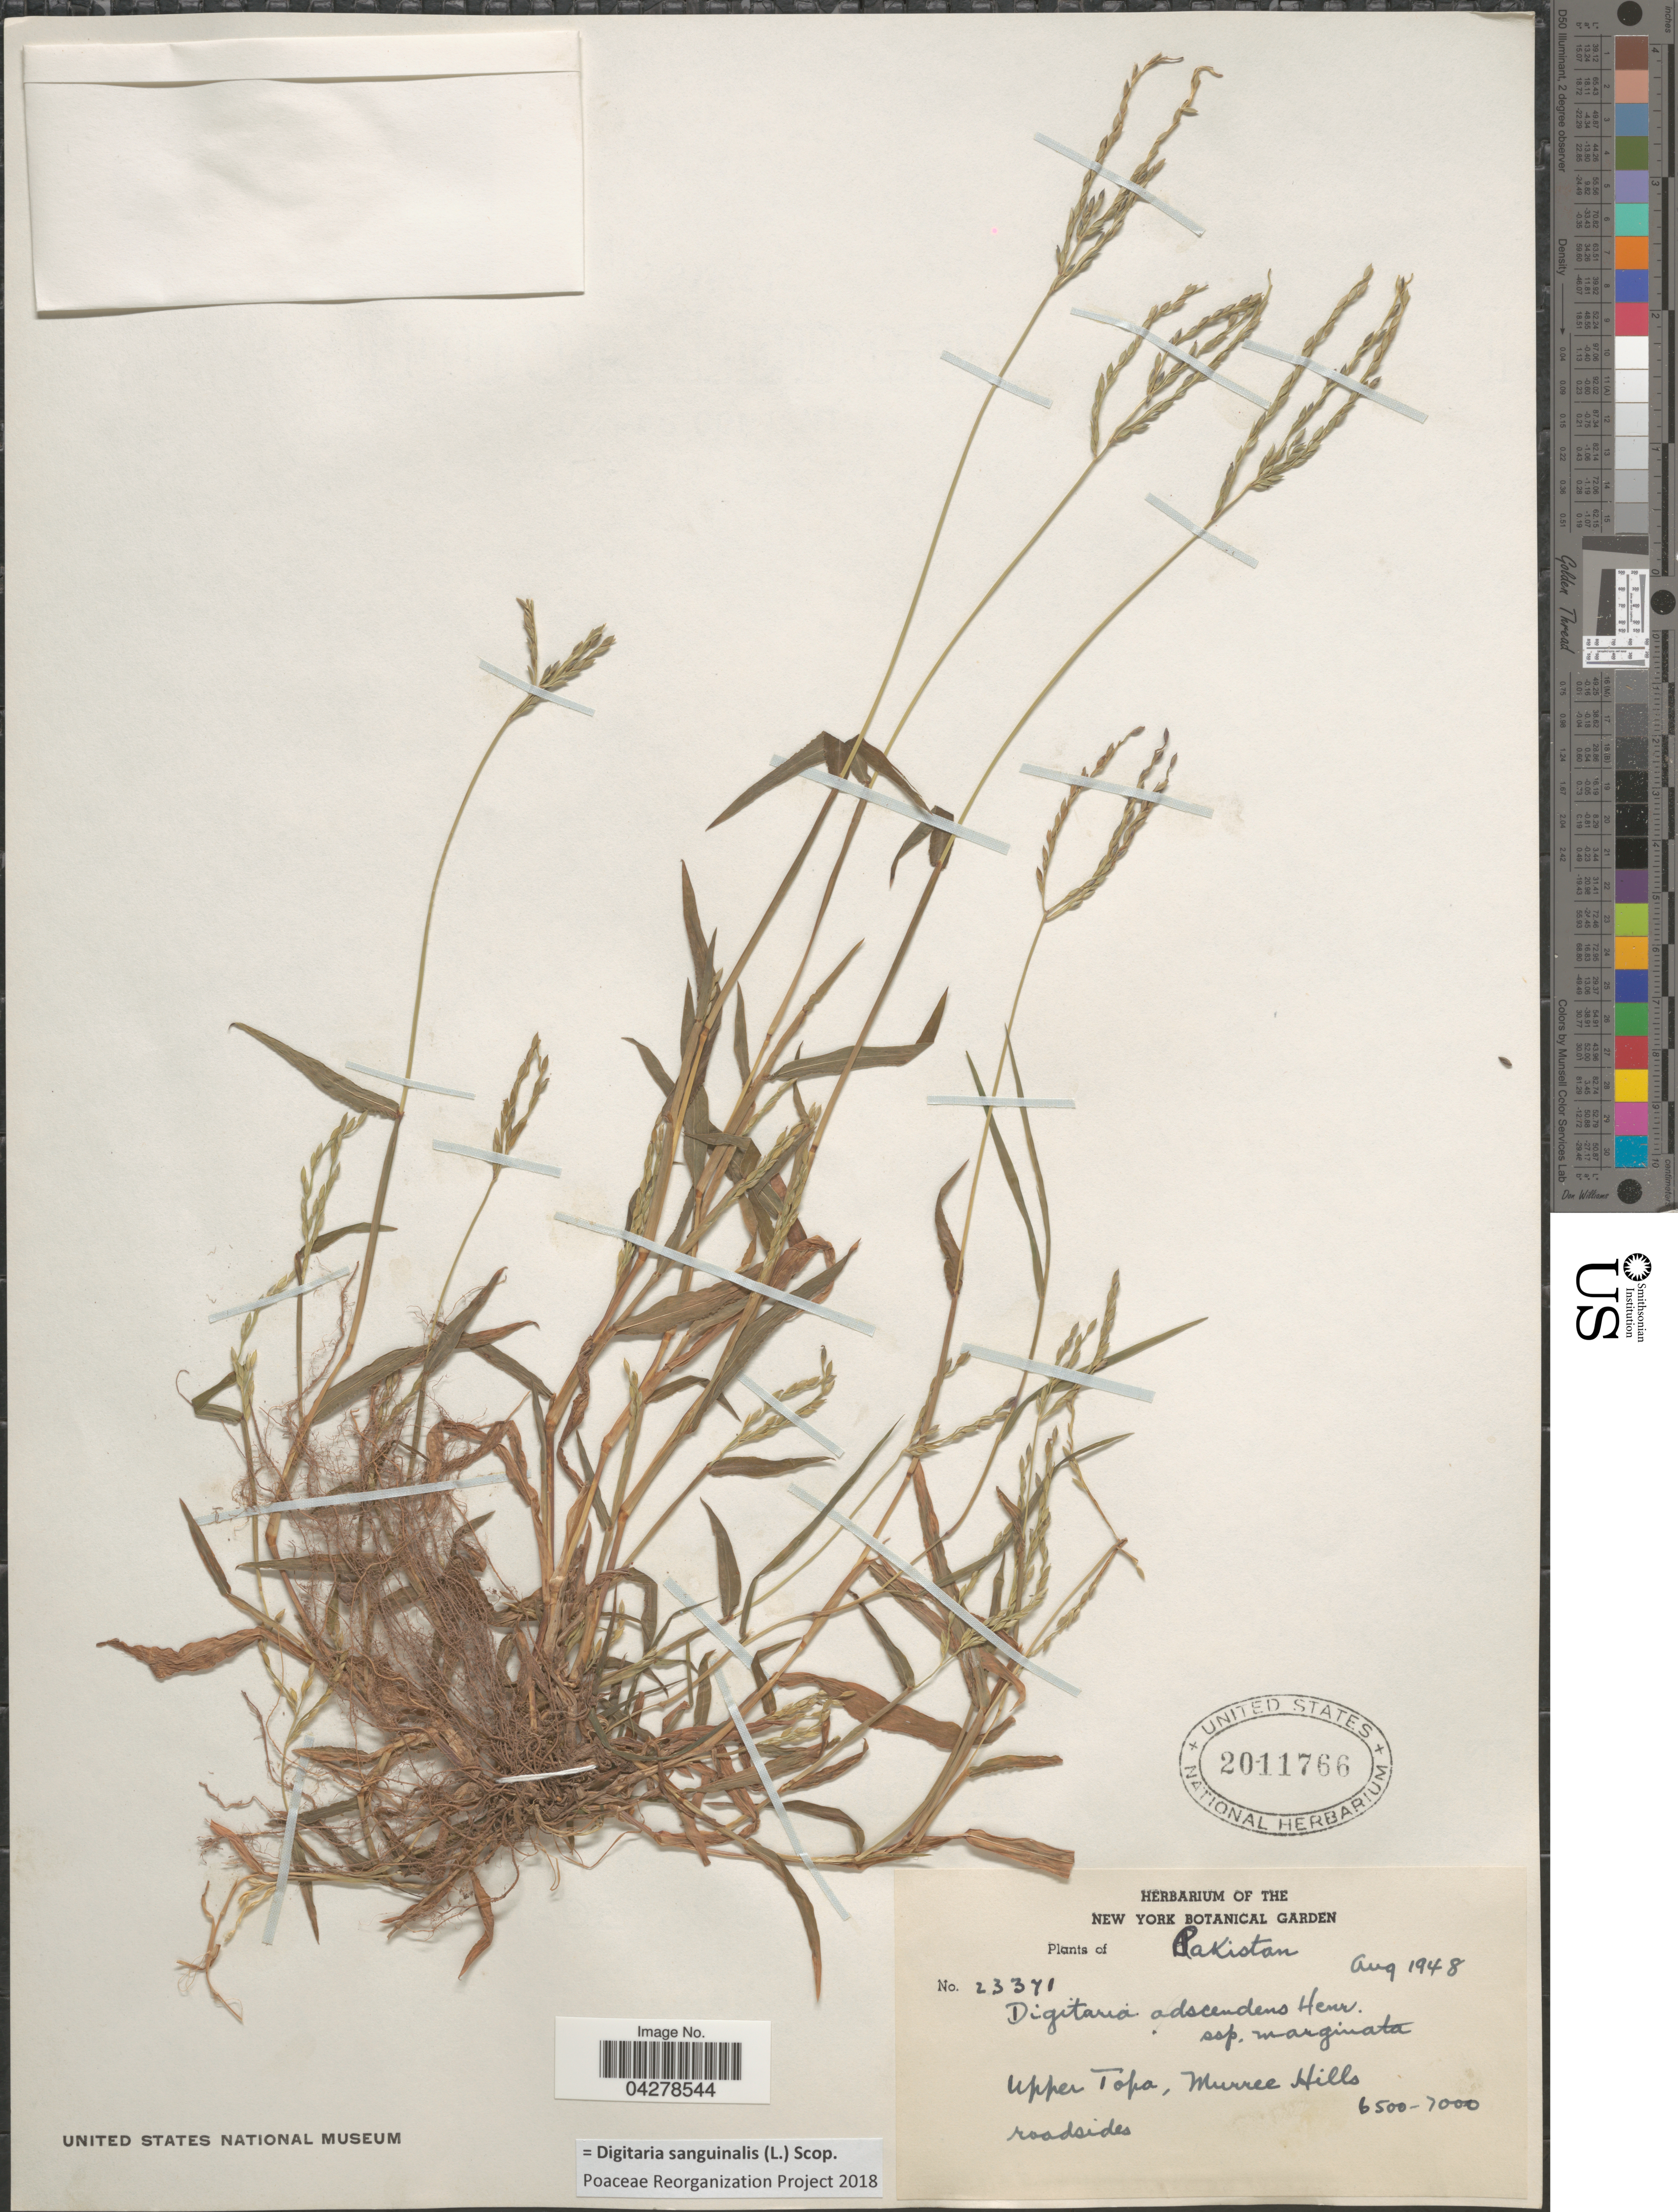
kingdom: Plantae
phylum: Tracheophyta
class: Liliopsida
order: Poales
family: Poaceae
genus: Digitaria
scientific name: Digitaria sanguinalis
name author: (L.) Scop.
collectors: New York Botanical Gardens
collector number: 23371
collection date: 1948-08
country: Pakistan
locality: Upper Topa, Murree Hills. Roadsides.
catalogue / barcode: US 2011766